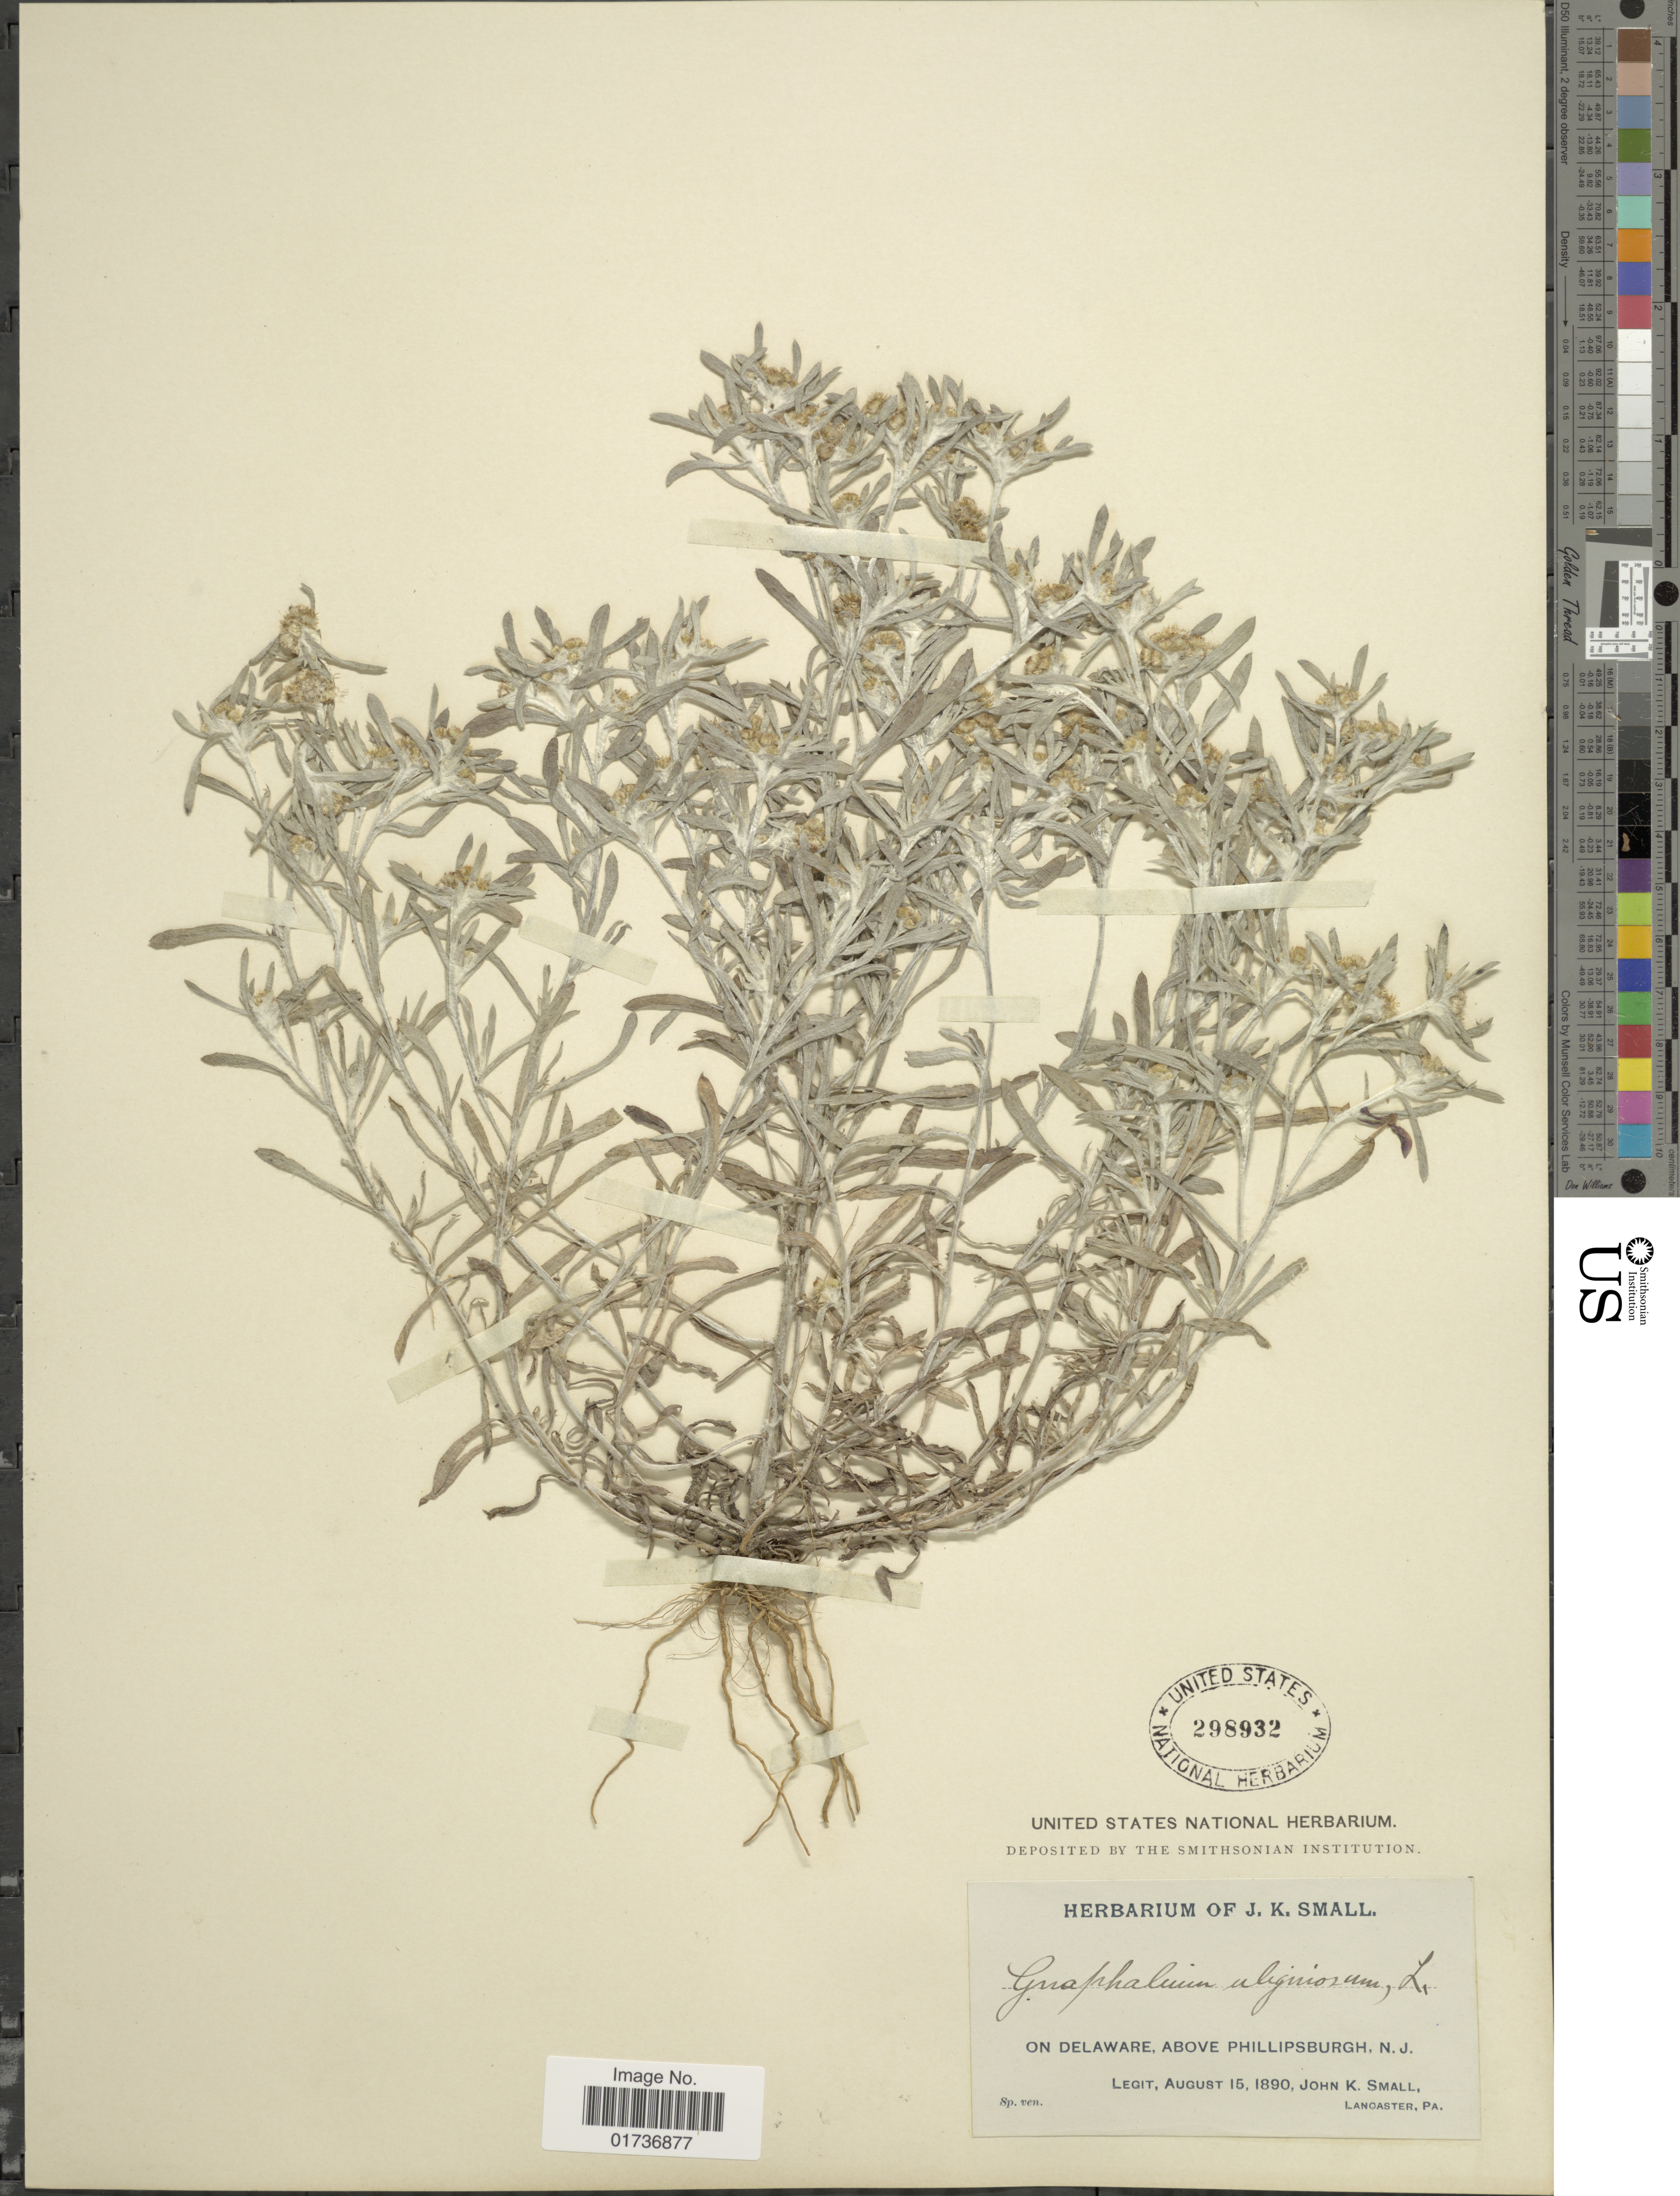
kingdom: Plantae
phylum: Tracheophyta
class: Magnoliopsida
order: Asterales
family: Asteraceae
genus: Gnaphalium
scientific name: Gnaphalium uliginosum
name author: L.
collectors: J. K. Small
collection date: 1890-08-15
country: United States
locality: On Delaware, Above Phillipsburgh, N.J.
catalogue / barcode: US 298932